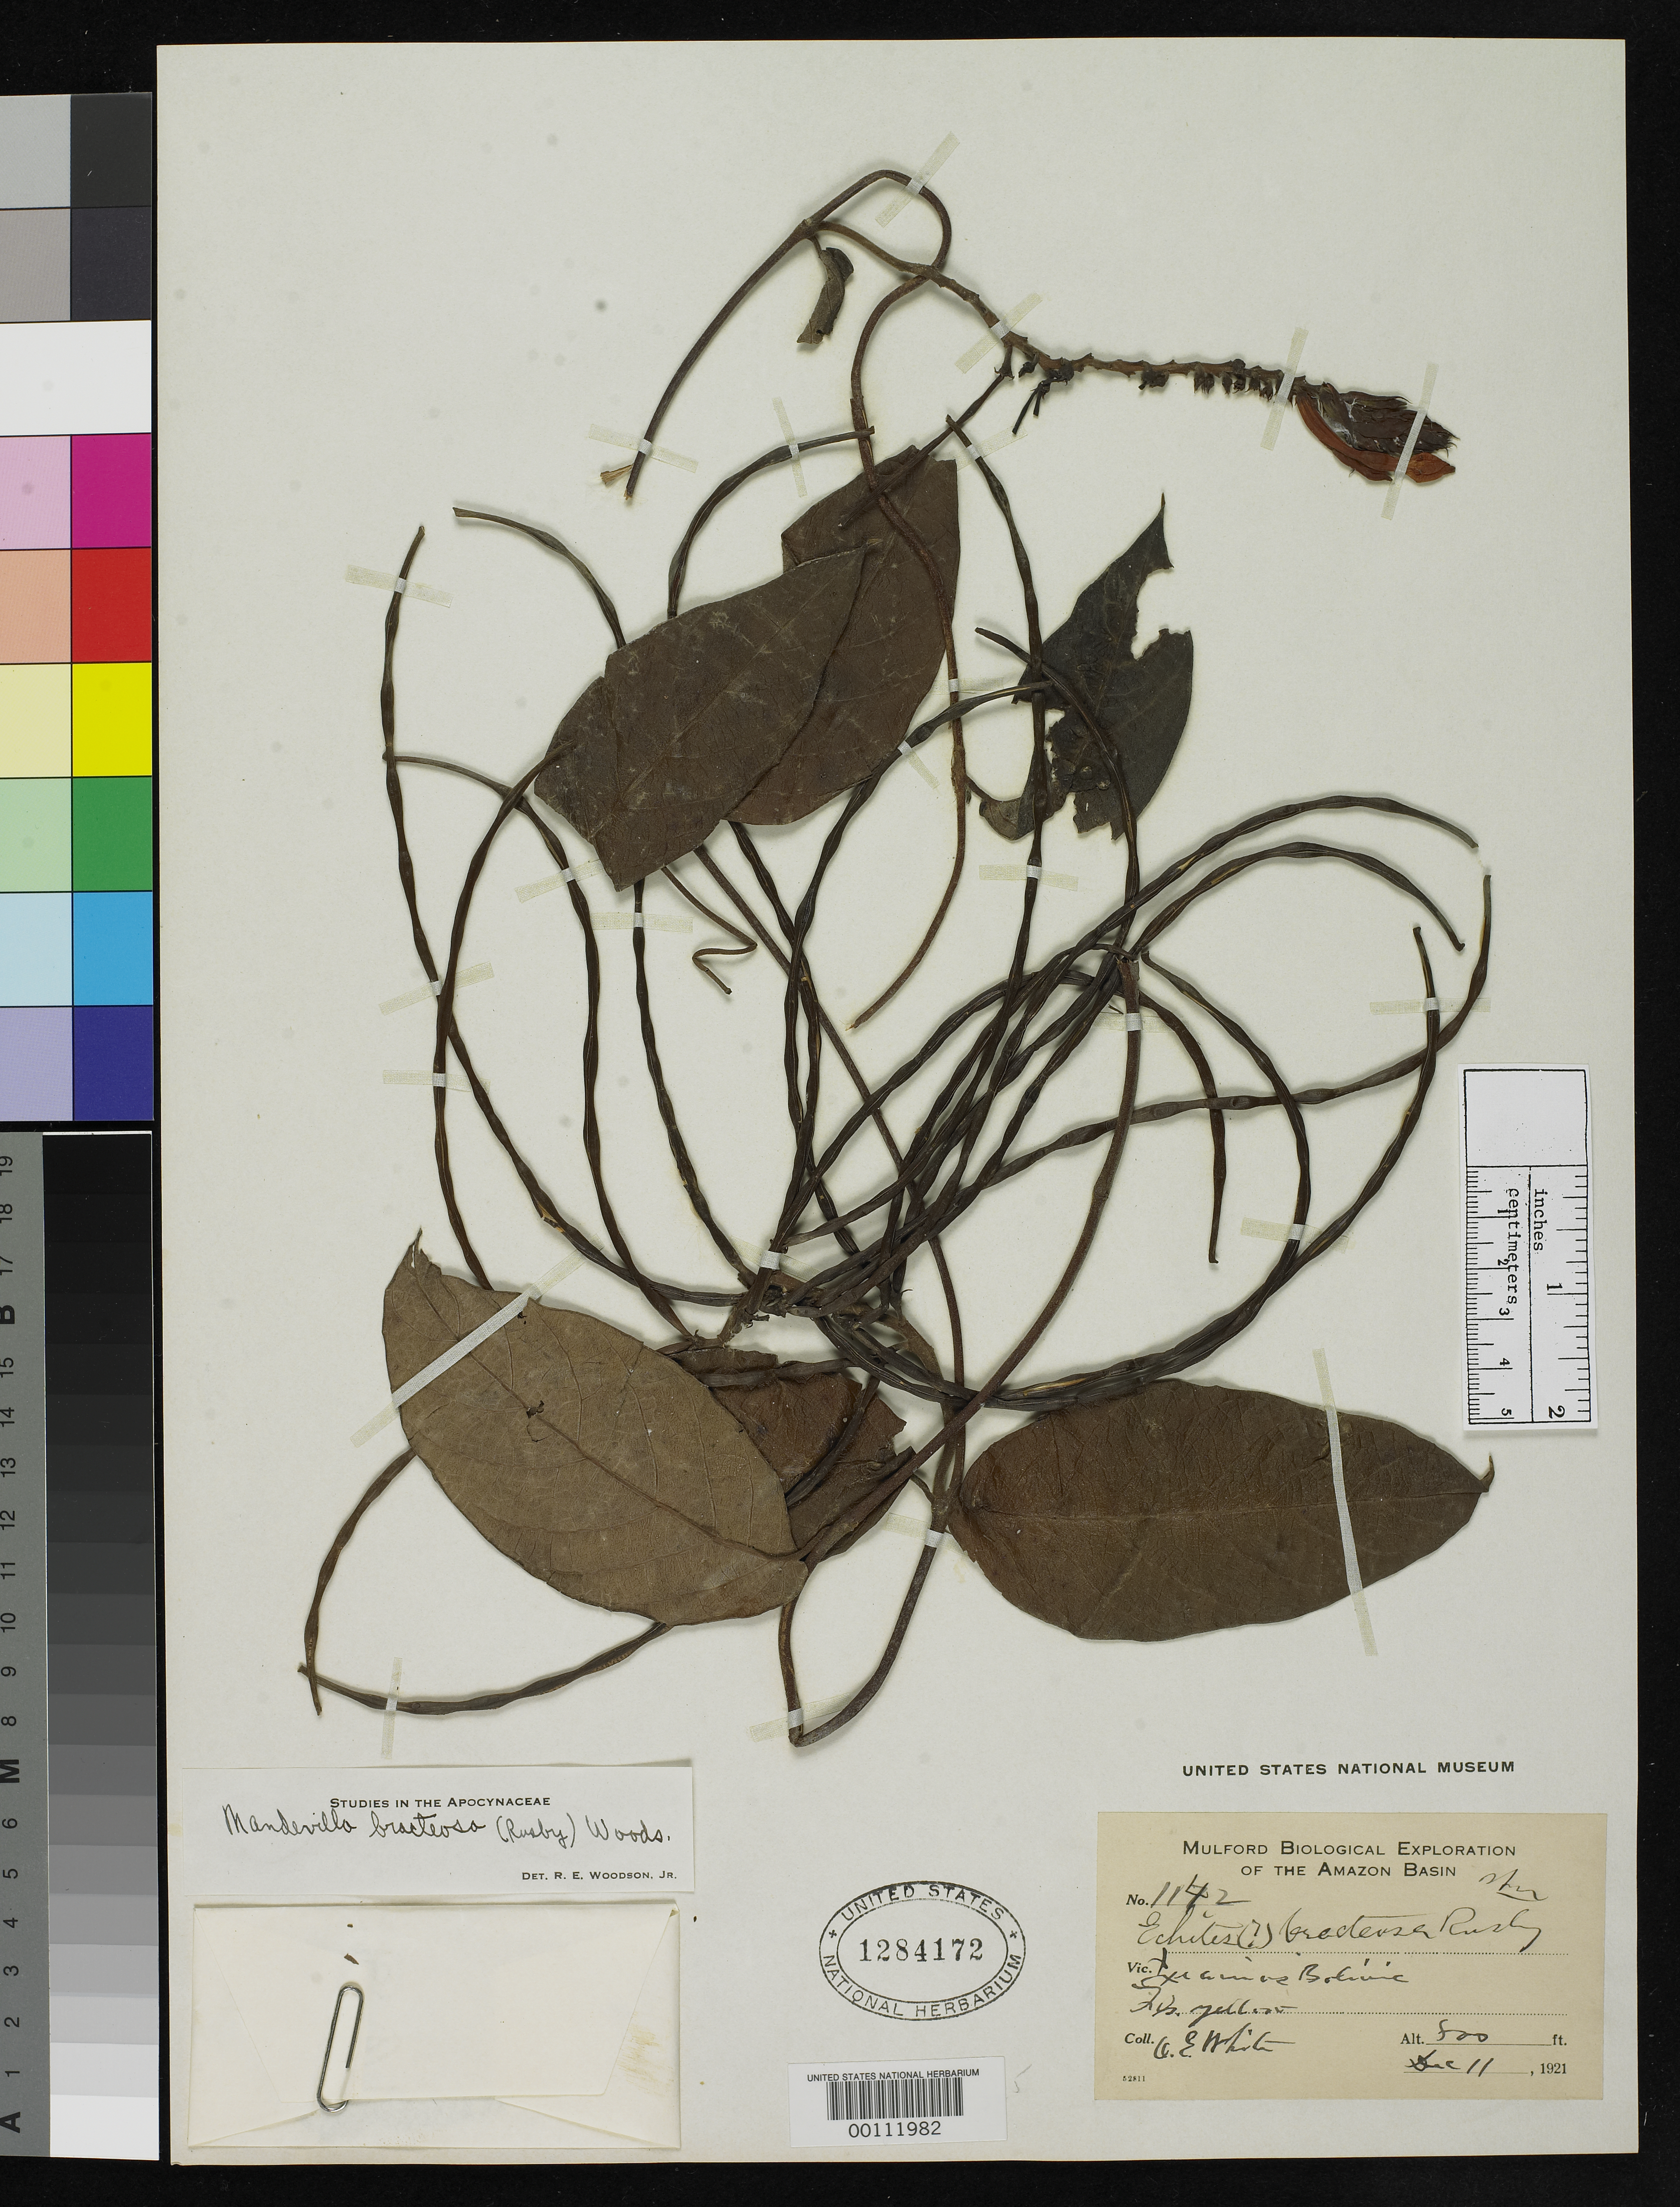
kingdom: Plantae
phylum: Tracheophyta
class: Magnoliopsida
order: Gentianales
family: Apocynaceae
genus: Echites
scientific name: Echites bracteosa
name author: Rusby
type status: Type Collection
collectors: O. E. White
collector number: Mulford Biol. Expl.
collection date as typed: Dec. 11, 1921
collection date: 1921-12-11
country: Bolivia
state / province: La Paz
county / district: Iturralde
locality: Ixiamas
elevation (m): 244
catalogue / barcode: US 1284172